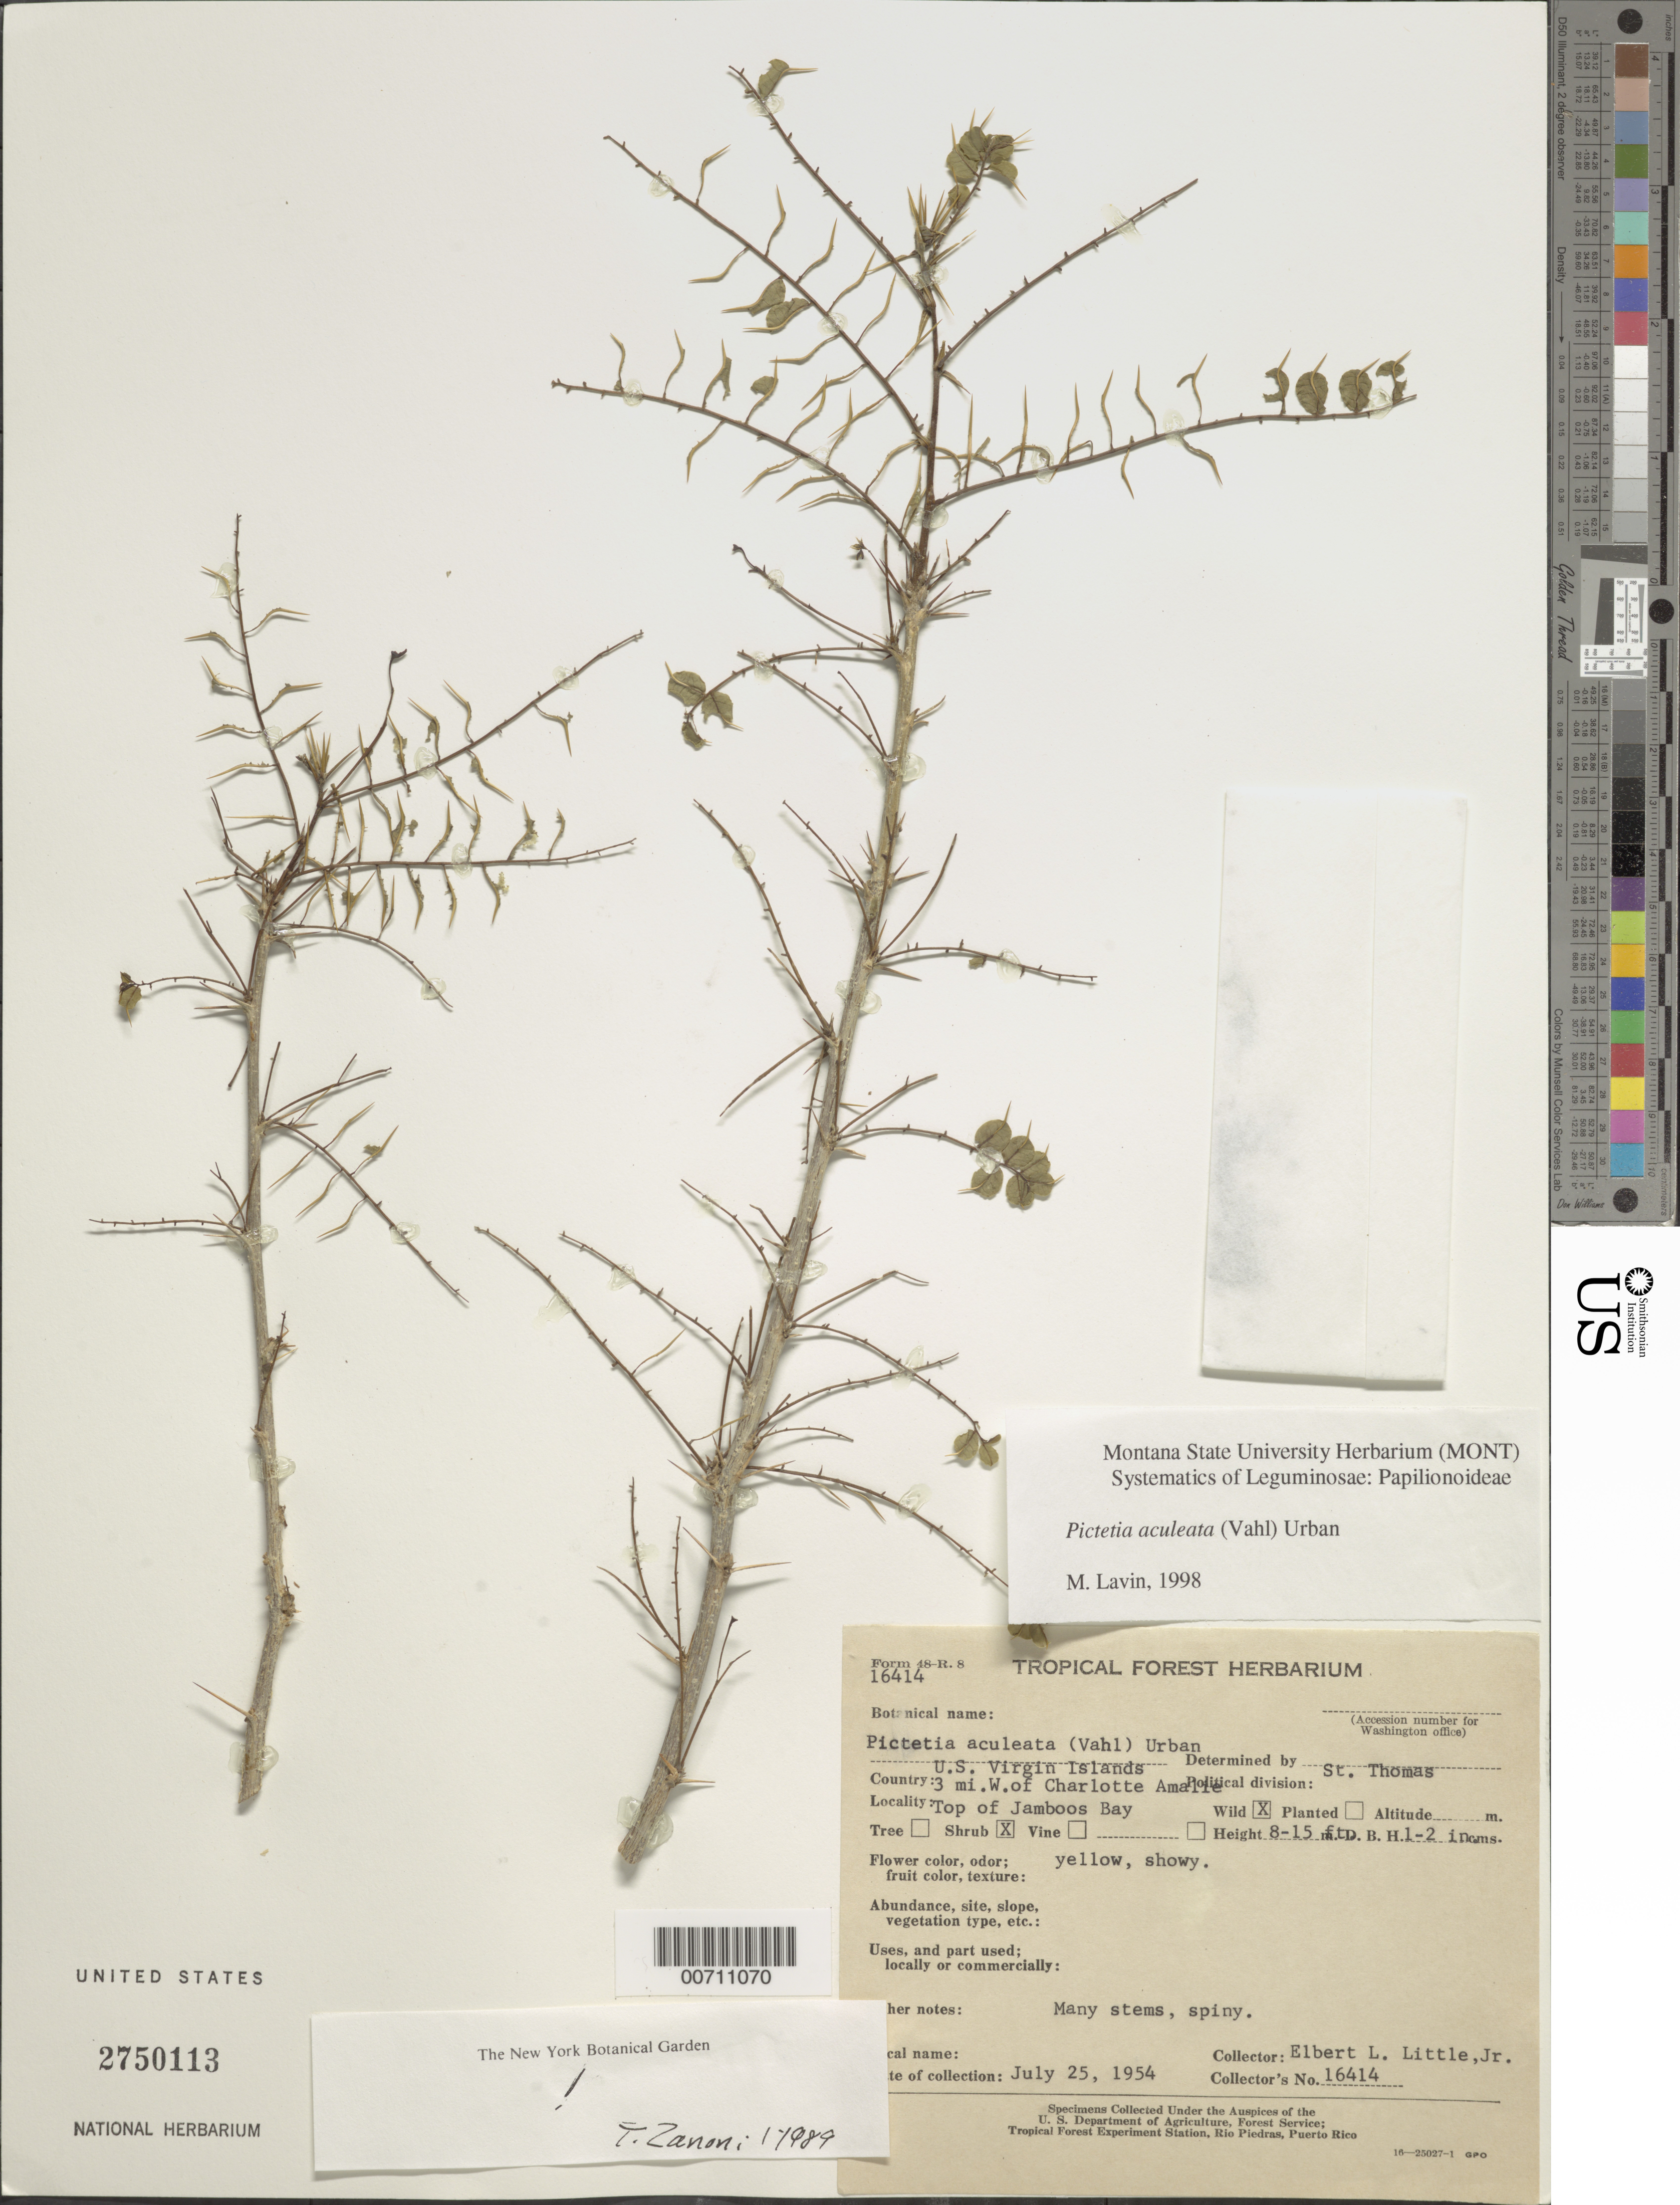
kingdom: Plantae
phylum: Tracheophyta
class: Magnoliopsida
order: Fabales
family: Fabaceae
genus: Pictetia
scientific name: Pictetia aculeata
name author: (Vahl) Urb.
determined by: Lavin, M.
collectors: E. L. Little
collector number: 16414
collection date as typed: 25 Jul 1954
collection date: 1954-07-25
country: U.S. Virgin Islands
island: St. Thomas Island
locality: Charlotte Amalie, 3 mi W of; top of Jamboos Bay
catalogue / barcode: US 2750113